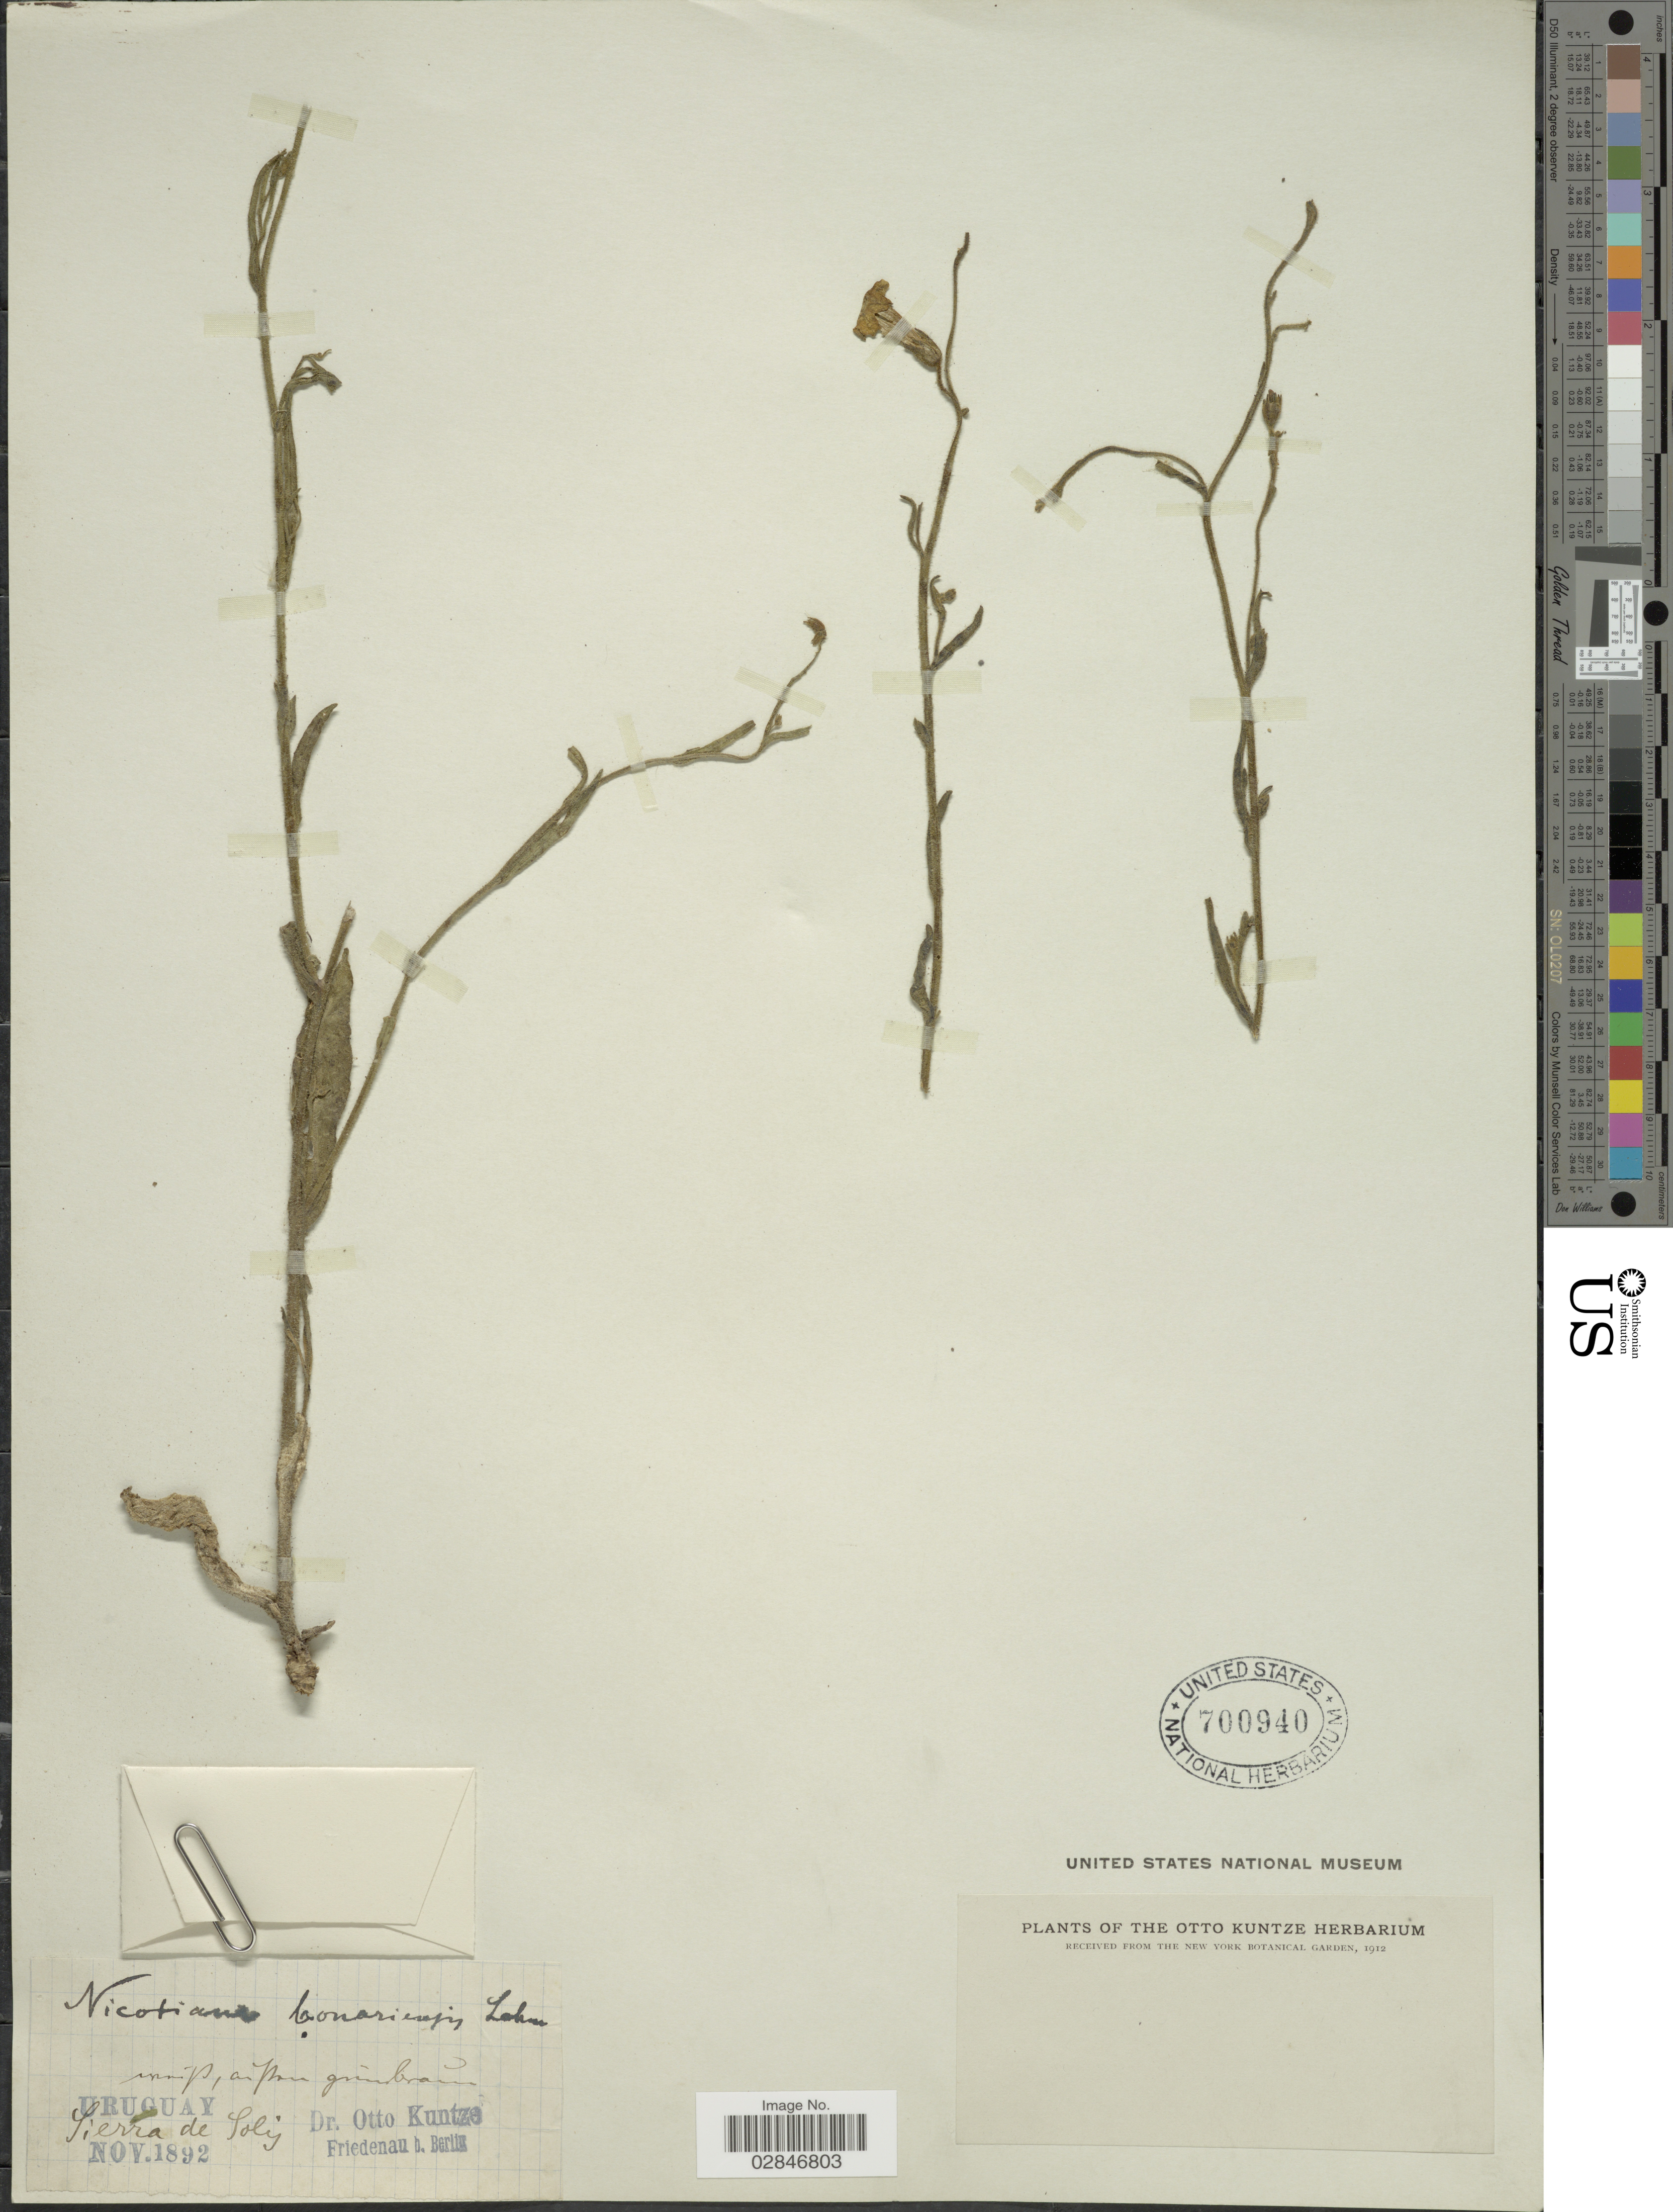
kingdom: Plantae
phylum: Tracheophyta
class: Magnoliopsida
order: Solanales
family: Solanaceae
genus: Nicotiana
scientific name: Nicotiana bonariensis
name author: Lehm.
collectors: C.E.O. Kuntze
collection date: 1892-11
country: Uruguay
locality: Sierra de Solis.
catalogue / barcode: US 700940